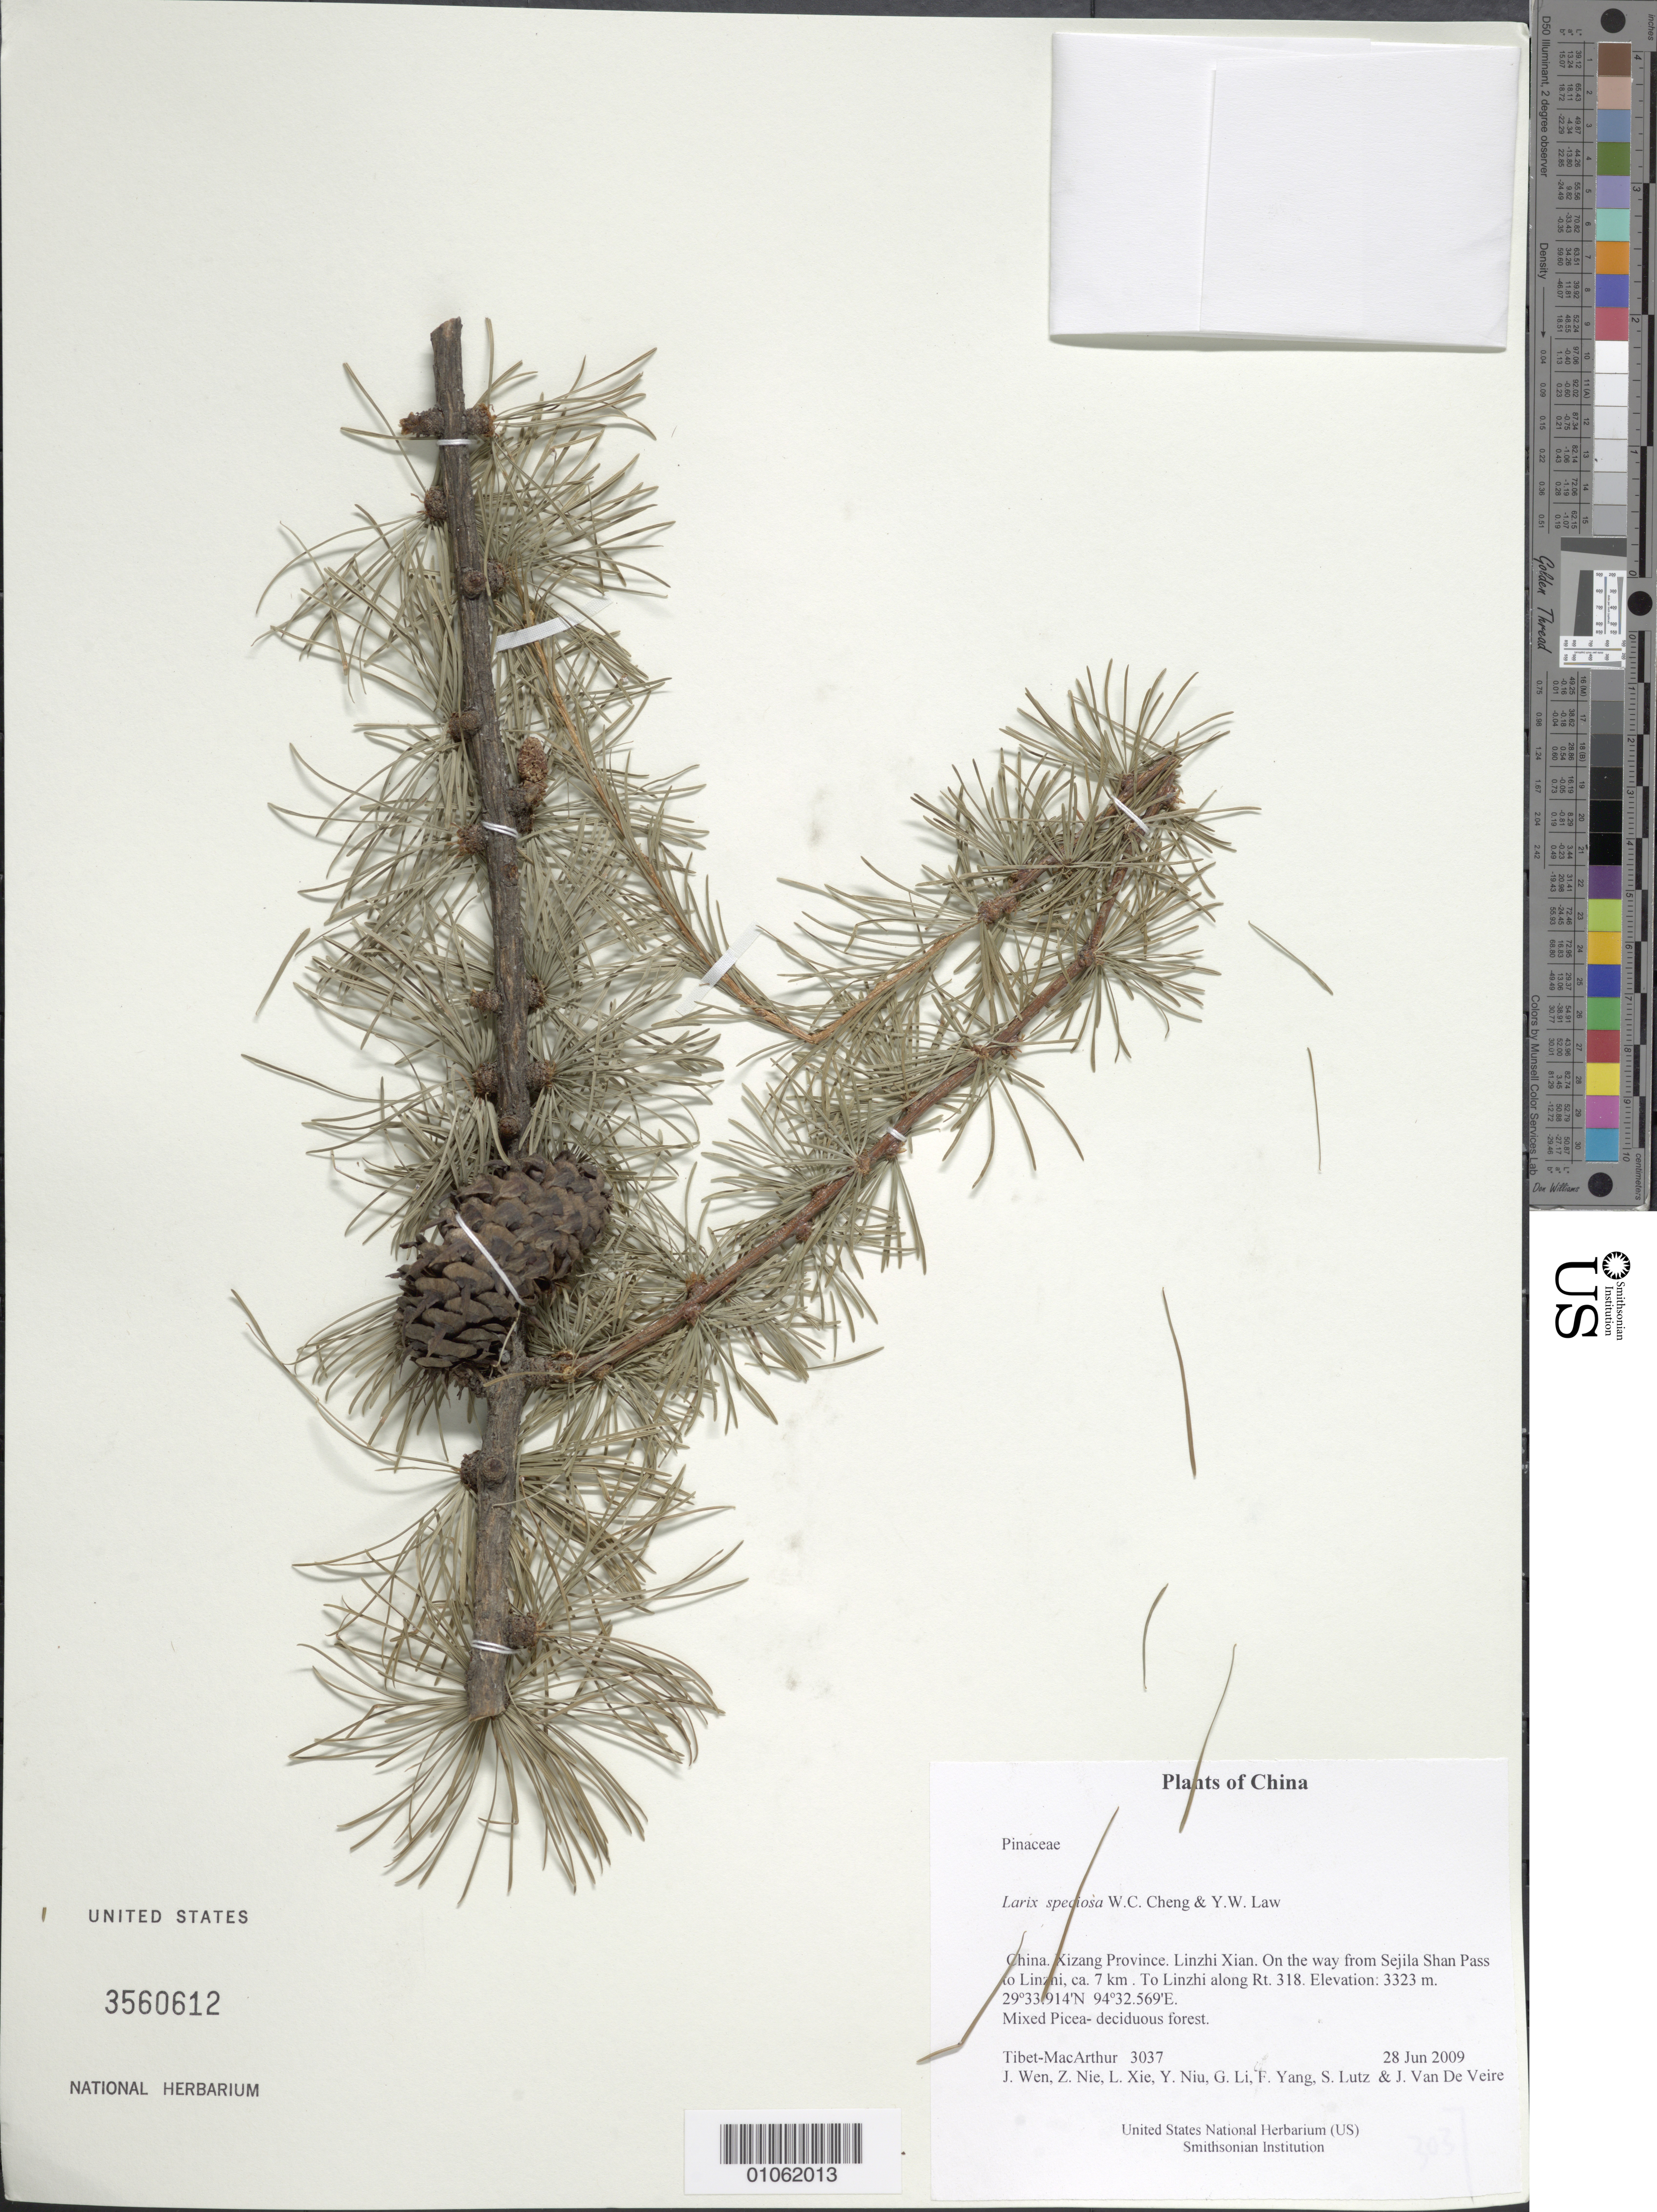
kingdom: Plantae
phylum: Tracheophyta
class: Pinopsida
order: Pinales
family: Pinaceae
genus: Larix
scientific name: Larix speciosa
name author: W.C. Cheng & Y.W. Law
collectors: Tibet-MacArthur, J. Wen, Z. Nie, L. Xie, Y. Niu, G. Li, F. Yang, S. Lutz & J. Van De Veire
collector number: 3037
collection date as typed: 28 Jun 2009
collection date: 2009-06-28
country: China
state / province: Xizang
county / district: Linzhi Xian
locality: On the way from Sejila Shan Pass to Linzhi, ca. 7 km . To Linzhi along Rt. 318.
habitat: Mixed Picea- deciduous forest.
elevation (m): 3323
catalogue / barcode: US 3560612